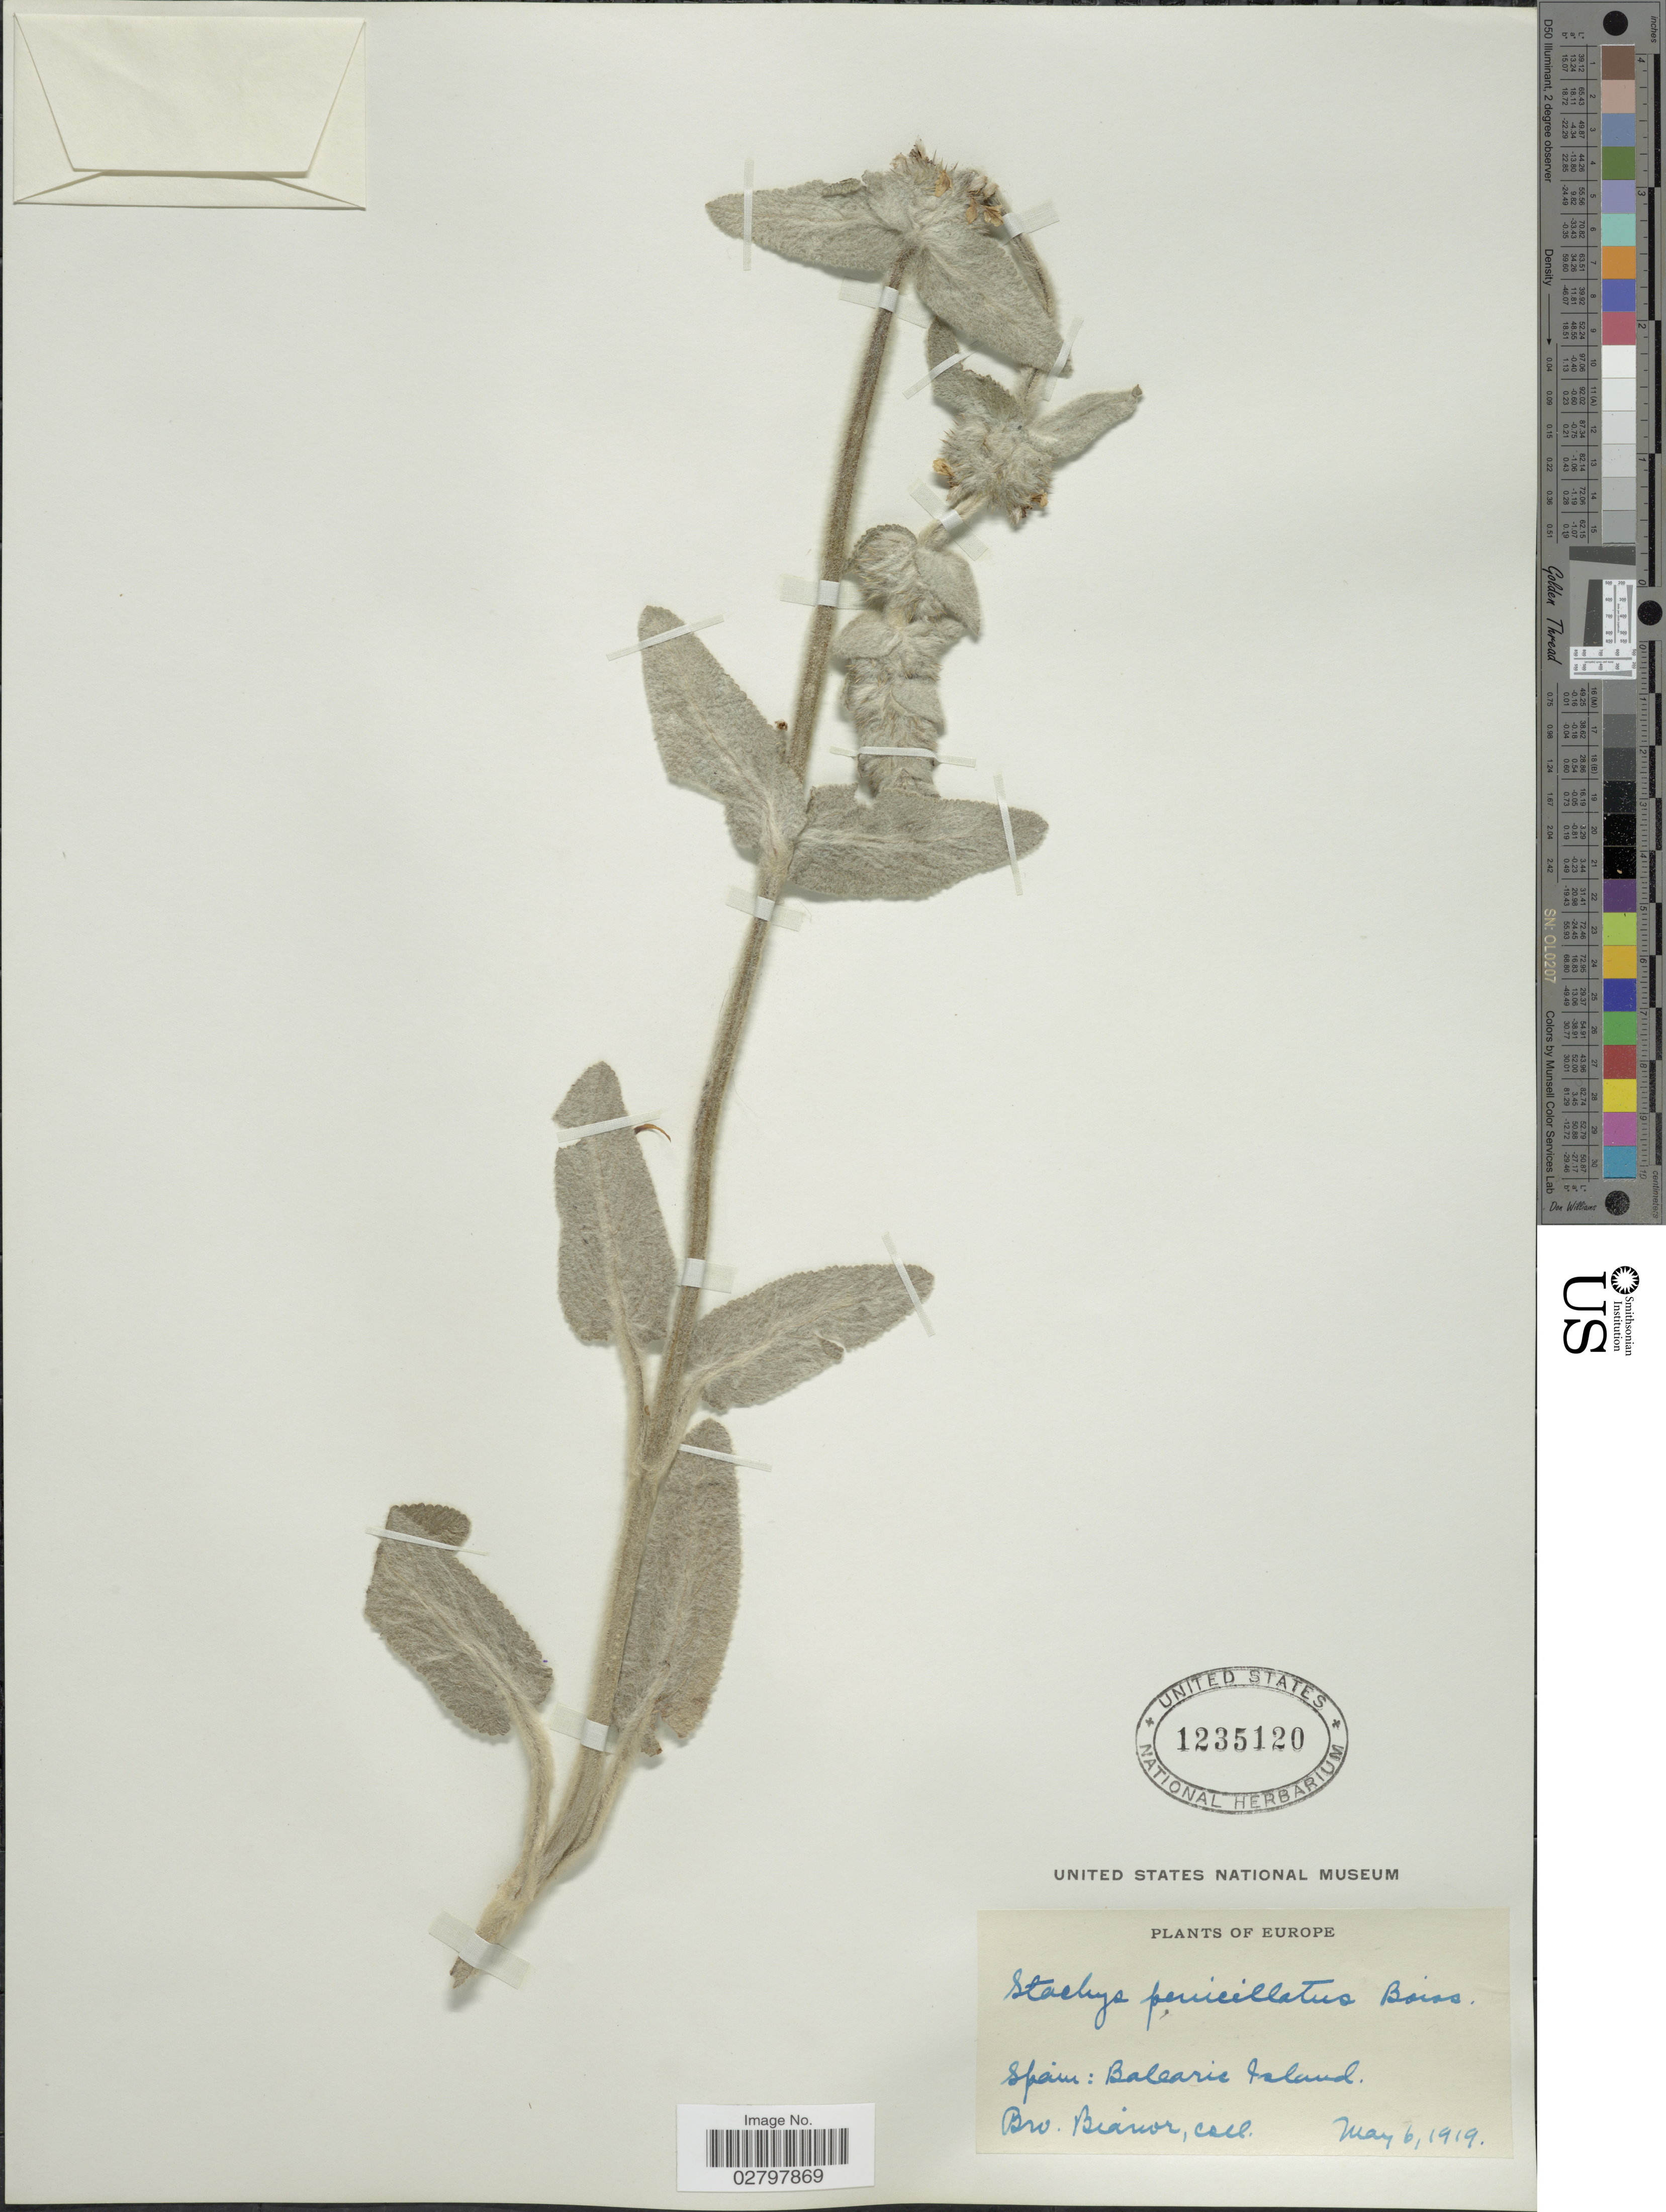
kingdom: Plantae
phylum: Tracheophyta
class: Magnoliopsida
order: Lamiales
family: Lamiaceae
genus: Stachys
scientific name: Stachys penicillata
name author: Heldr. & Sart. ex Boiss.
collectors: Bianor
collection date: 1919-05-06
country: Spain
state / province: Islas Baleares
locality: Balearic Island.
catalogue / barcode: US 1235120